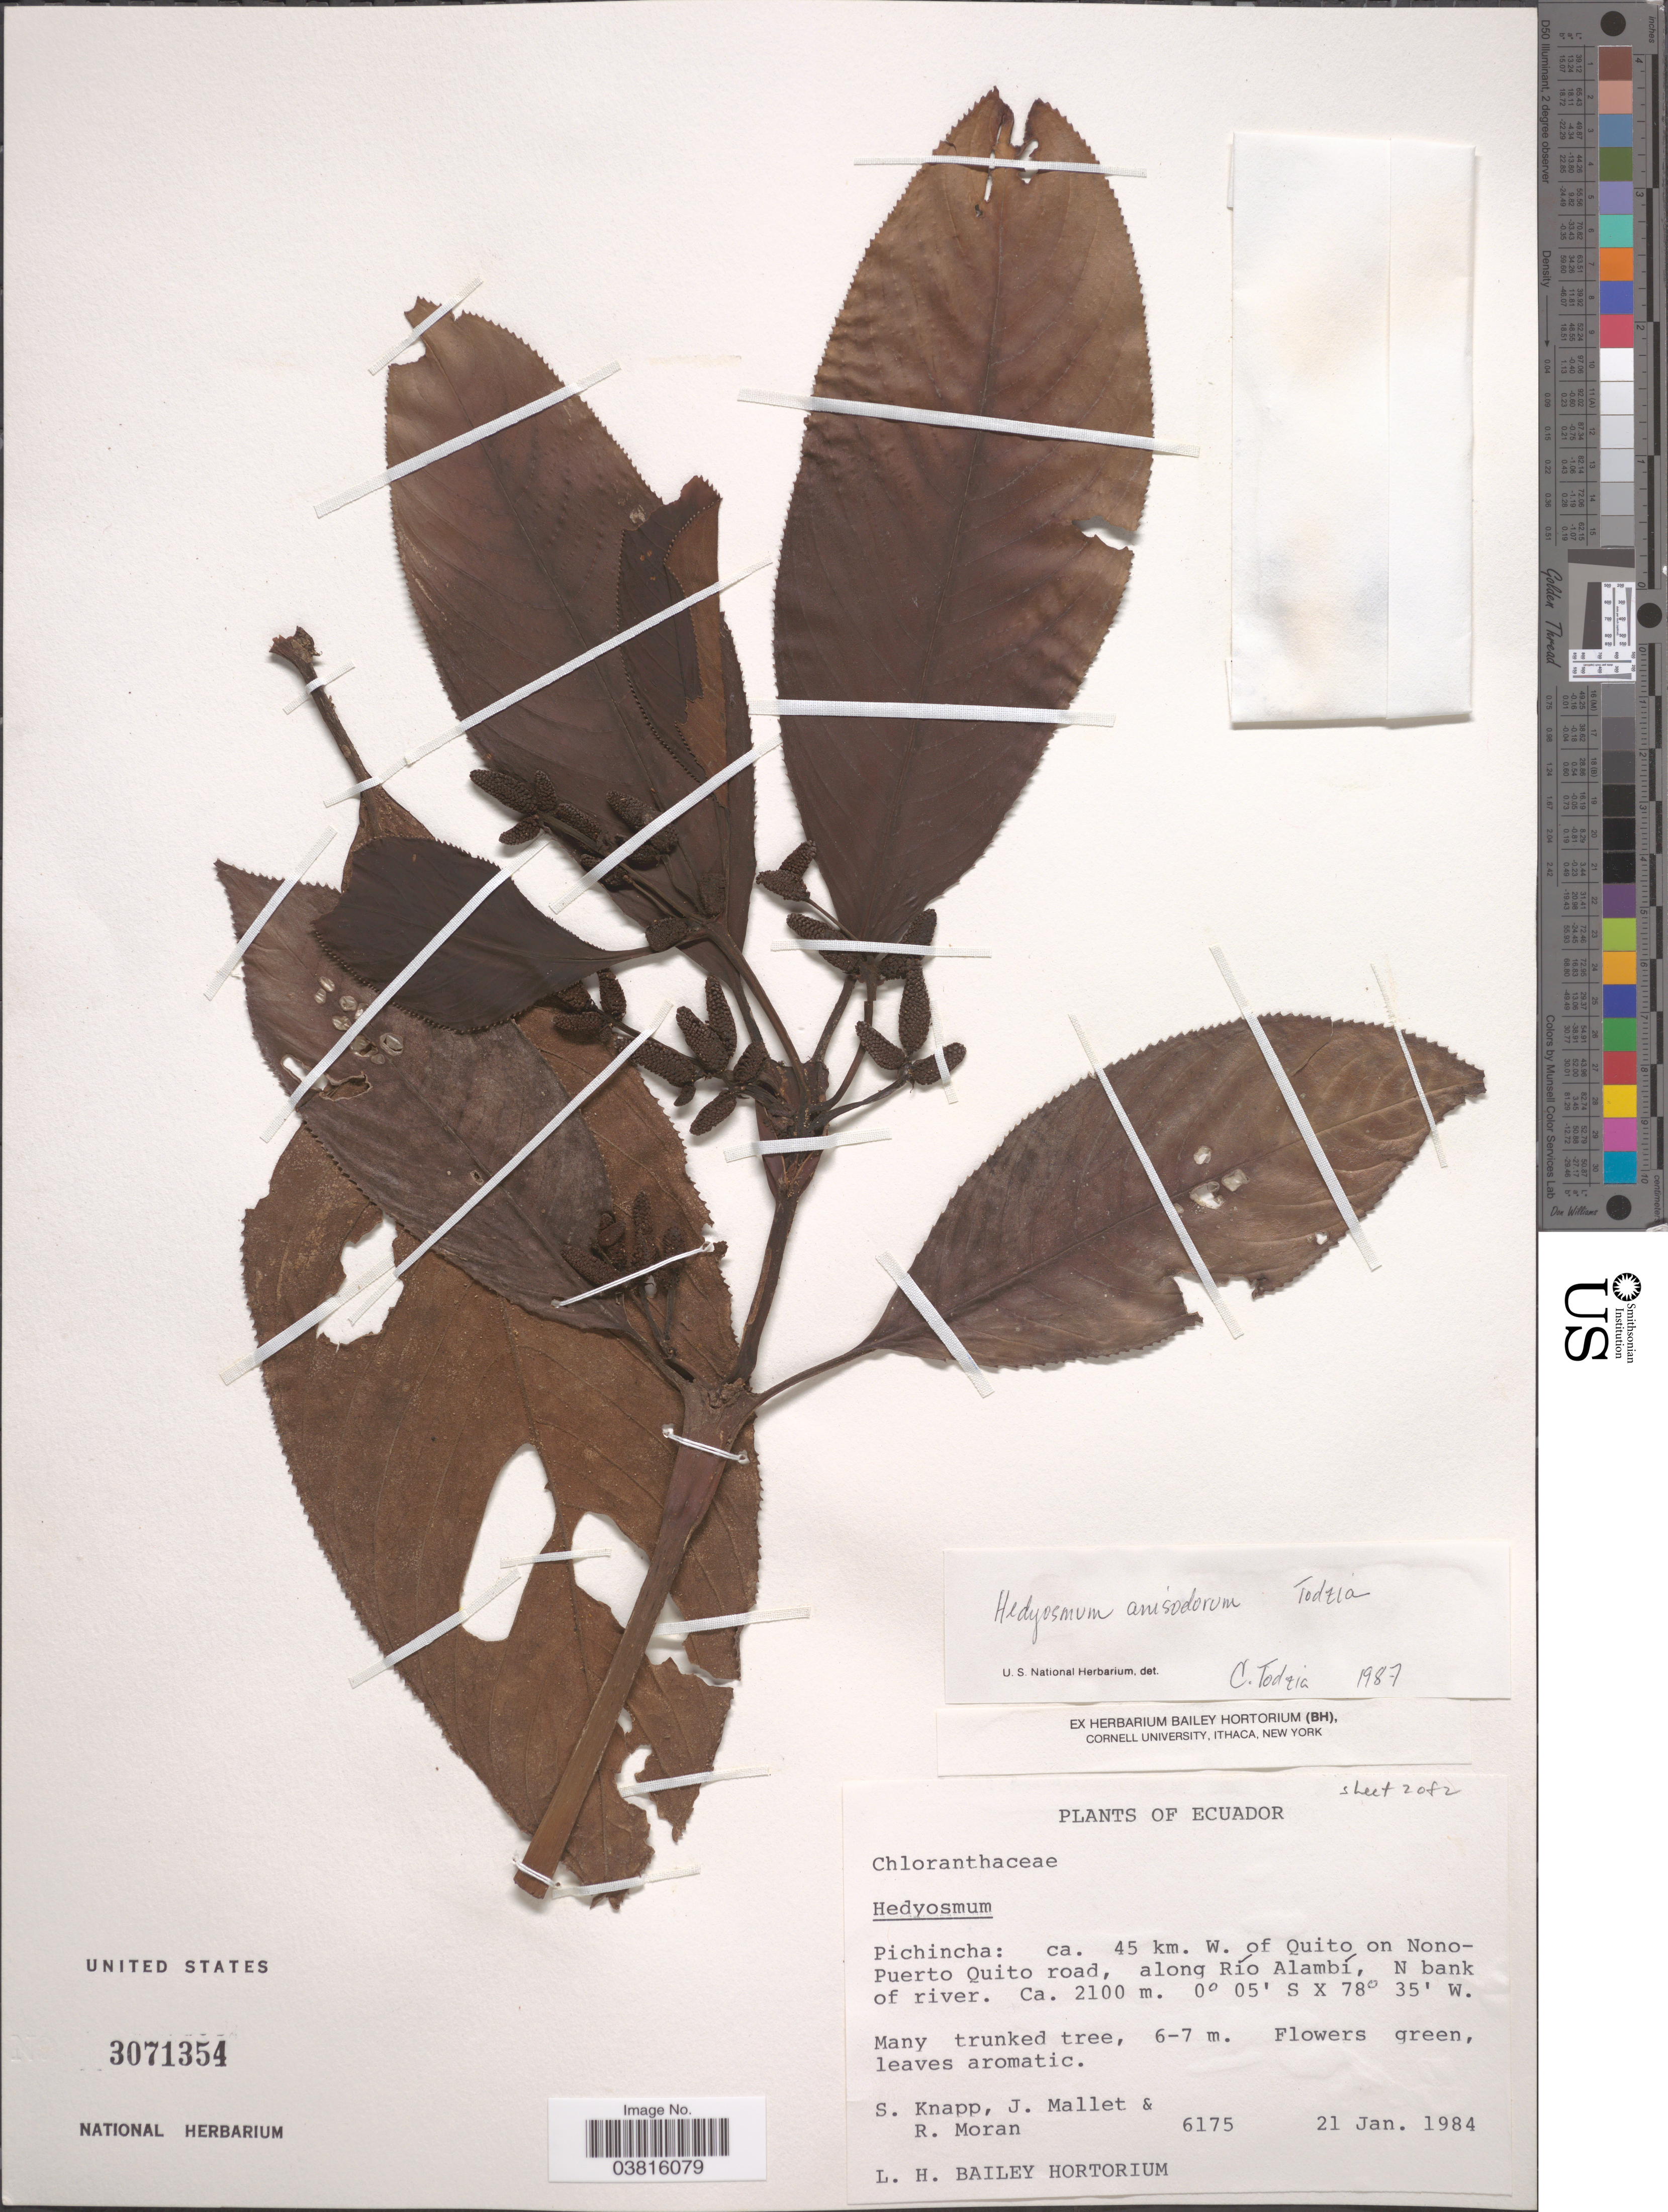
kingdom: Plantae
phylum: Tracheophyta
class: Magnoliopsida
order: Chloranthales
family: Chloranthaceae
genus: Hedyosmum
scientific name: Hedyosmum anisodorum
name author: Todzia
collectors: S. Knapp, J. Mallet & R. Moran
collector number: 6175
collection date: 1984-01-21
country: Ecuador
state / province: Pichincha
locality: Ca. 45 km. W. of Quito on Nono- Puerto Quito road, along Río Alambí, N bank of river.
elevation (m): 2100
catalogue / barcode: US 3071354